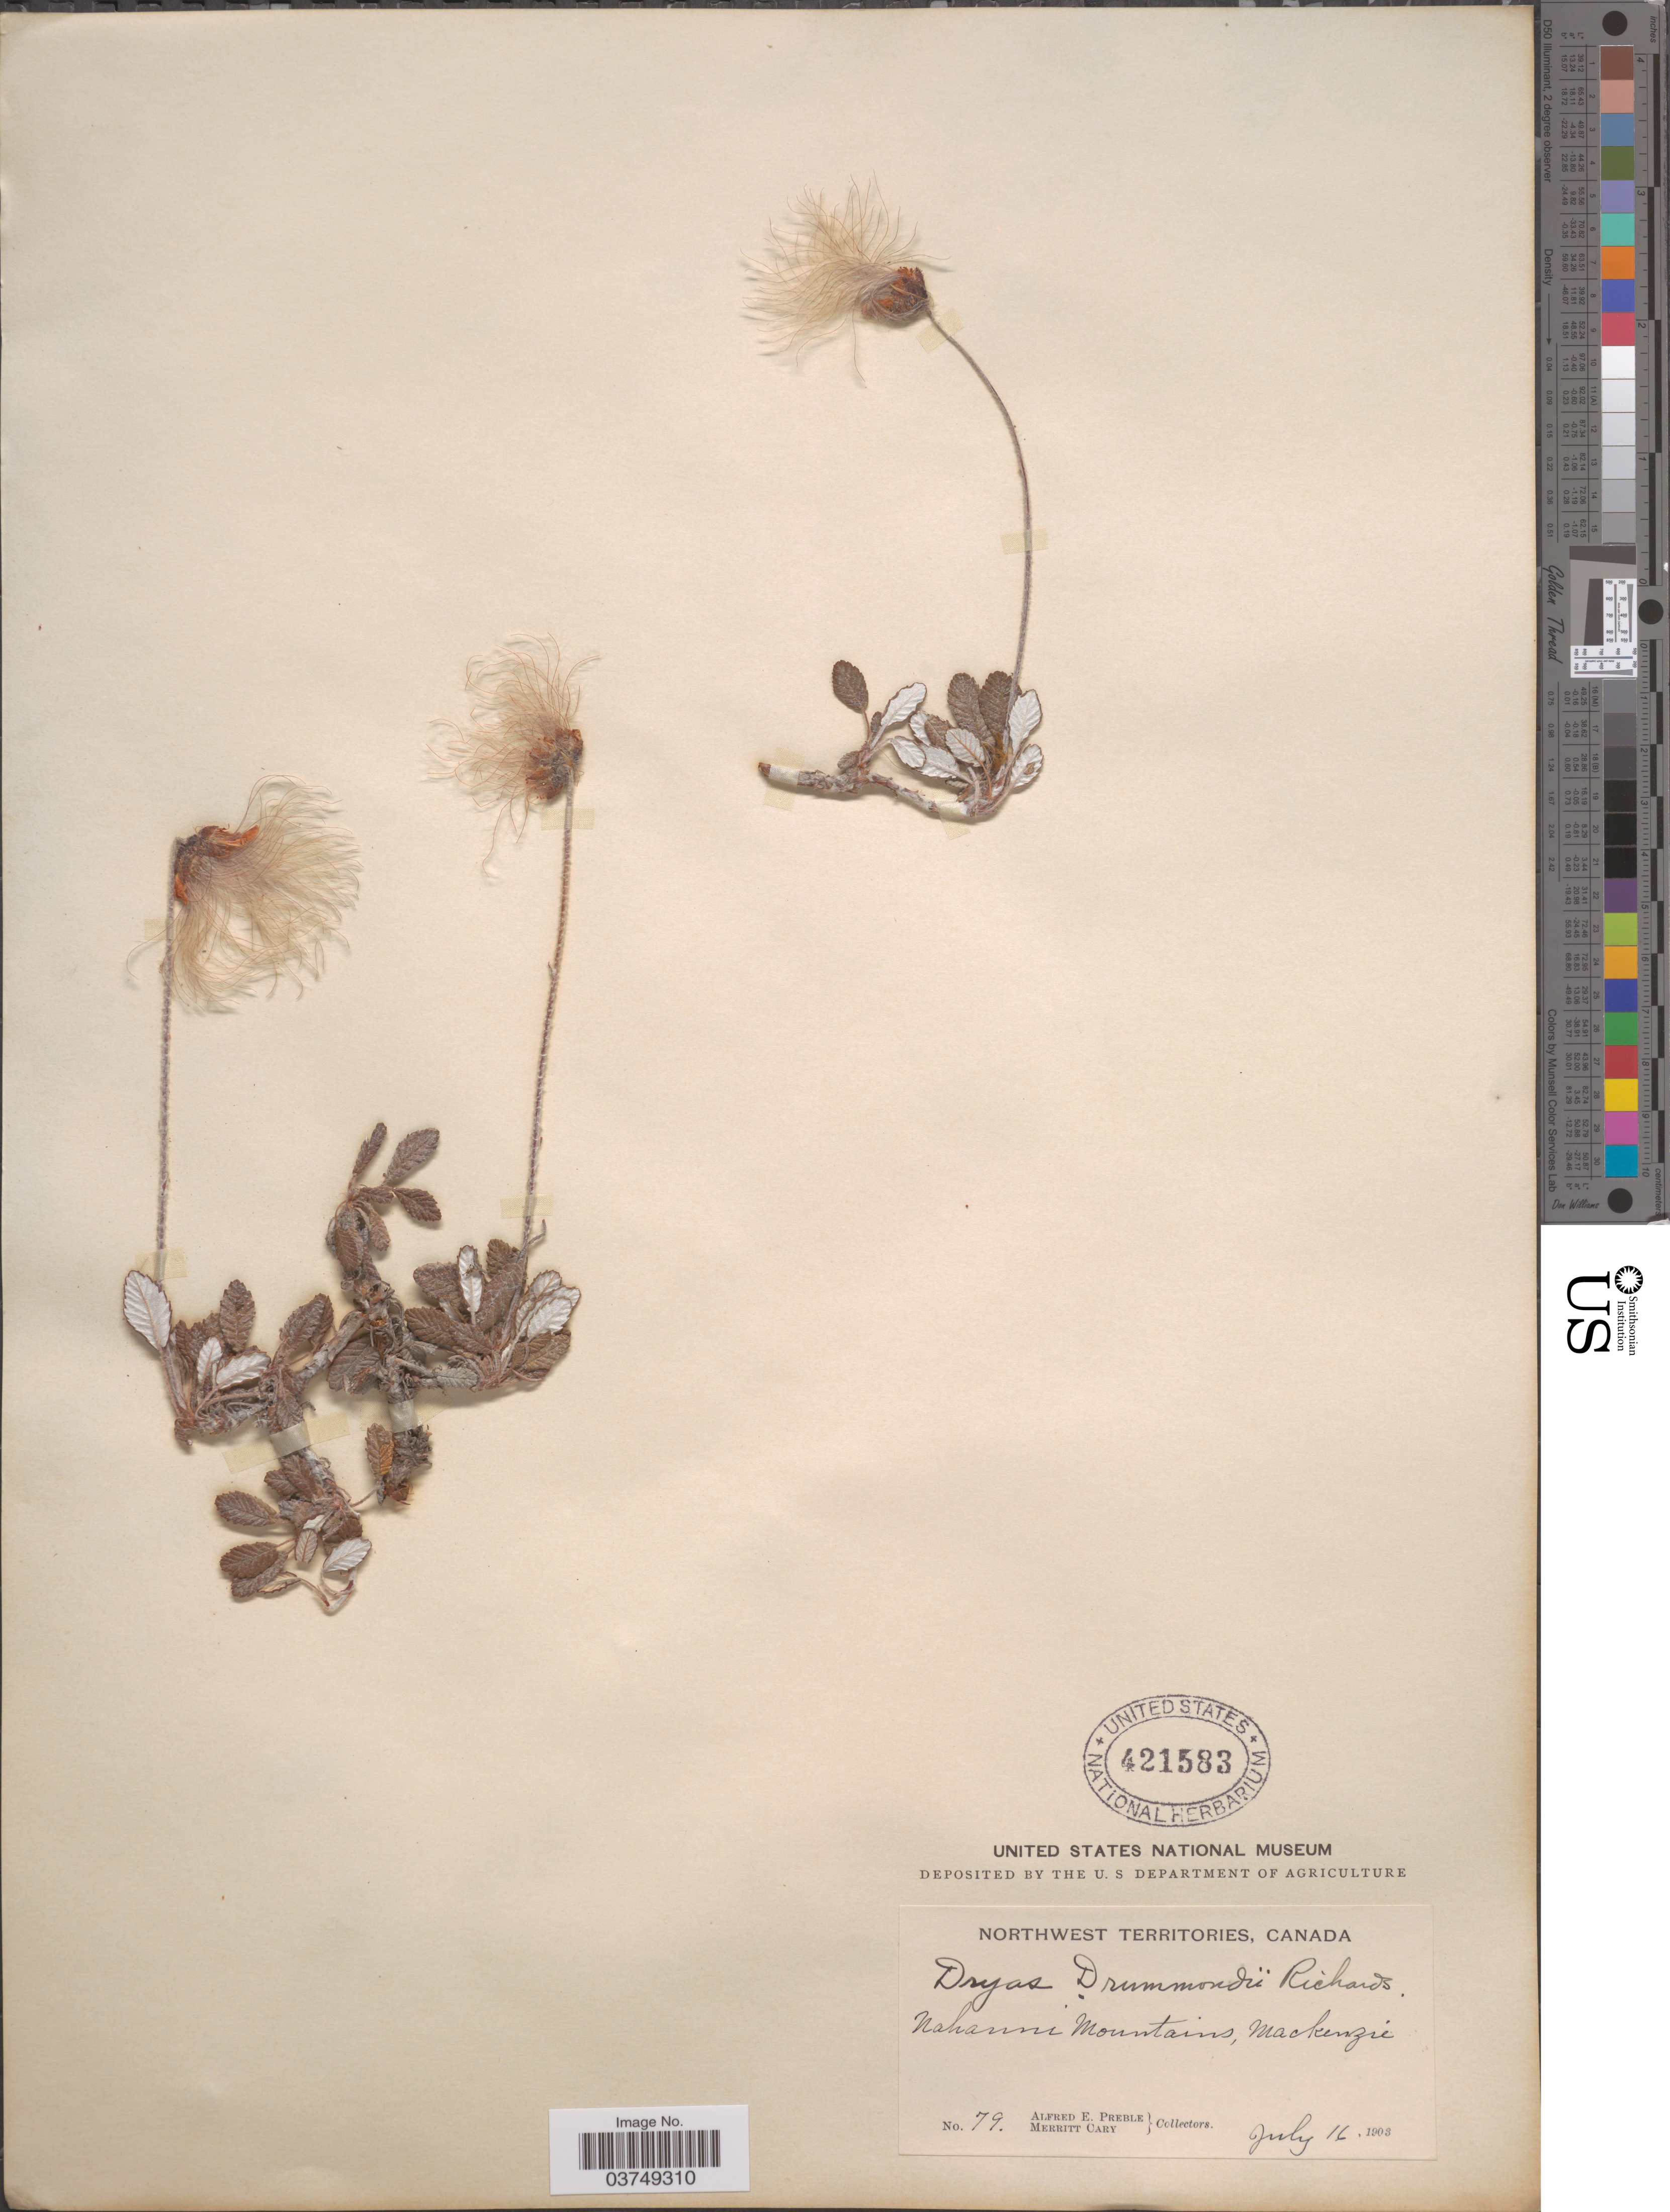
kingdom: Plantae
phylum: Tracheophyta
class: Magnoliopsida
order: Rosales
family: Rosaceae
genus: Dryas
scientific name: Dryas drummondii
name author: Hook. & Richardson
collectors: A. Preble & M. Cary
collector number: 79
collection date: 1903-07-16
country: Canada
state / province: Northwest Territories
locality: Nahauni Mountains, Mackenzie.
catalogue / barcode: US 421583